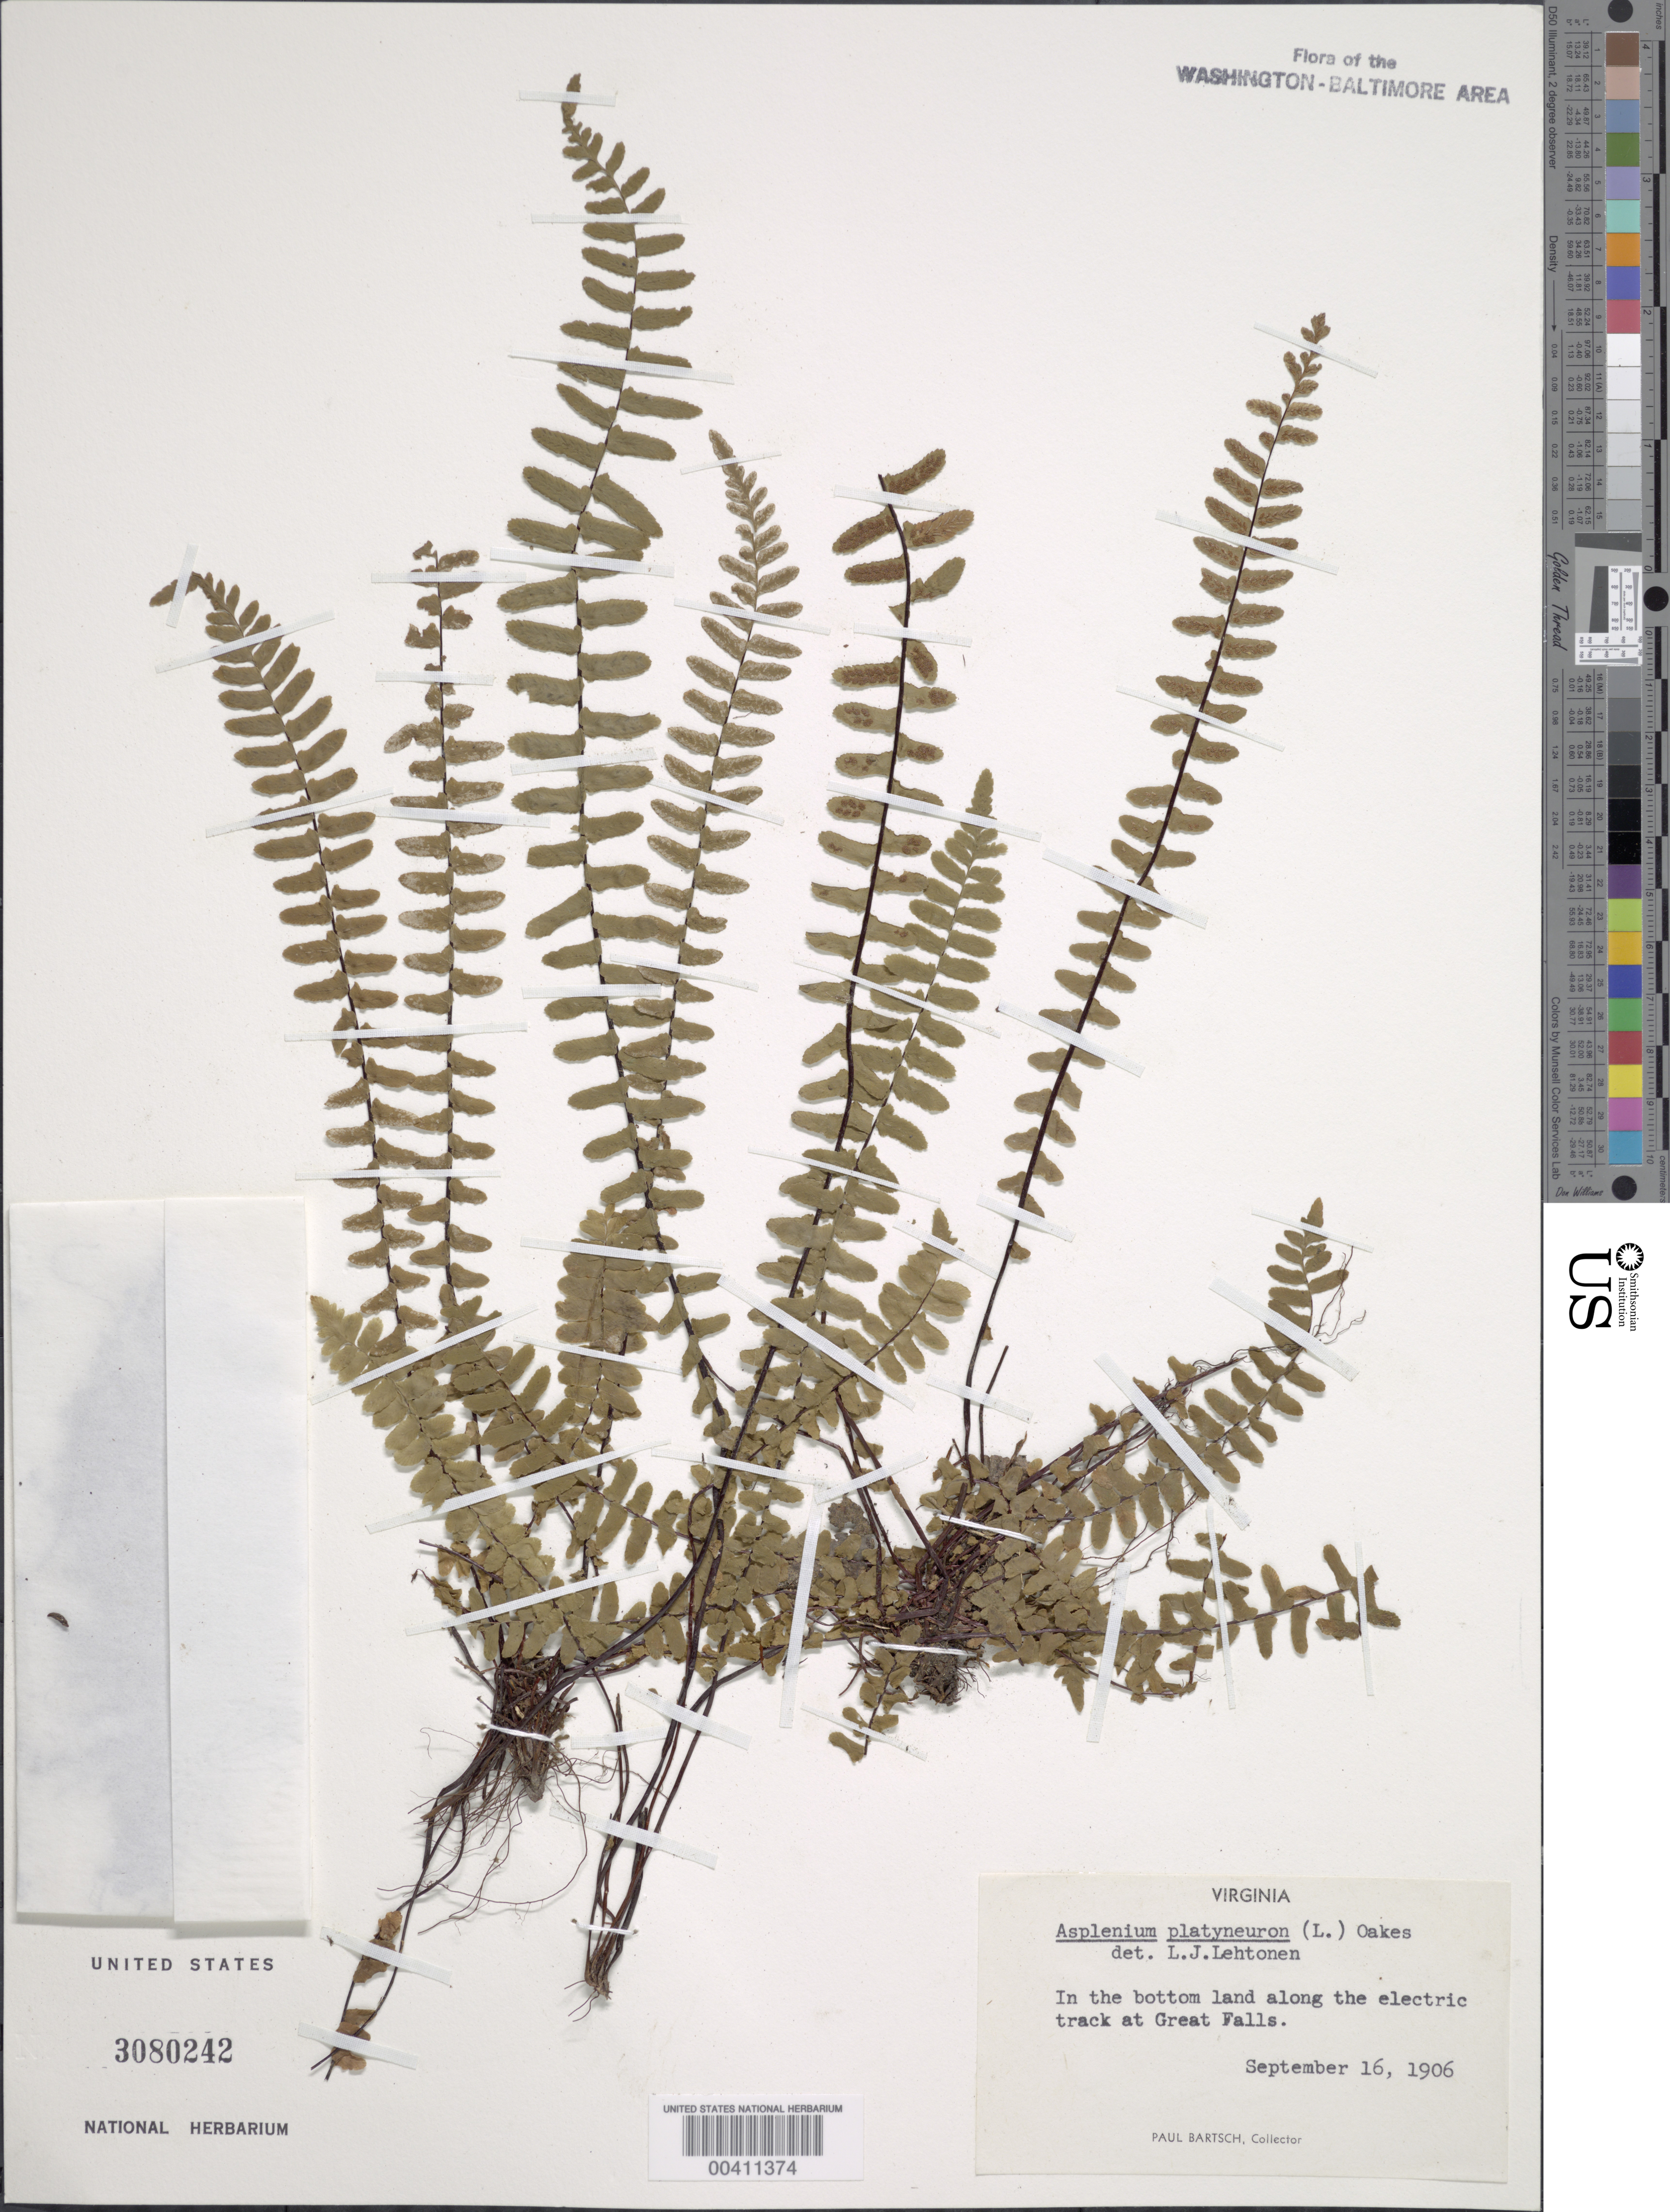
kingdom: Plantae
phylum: Tracheophyta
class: Polypodiopsida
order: Polypodiales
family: Aspleniaceae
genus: Asplenium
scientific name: Asplenium platyneuron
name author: (L.) Britton, Stearns & Poggenb.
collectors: P. Bartsch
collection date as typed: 16 Sep 1906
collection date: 1906-09-16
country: United States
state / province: Virginia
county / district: Fairfax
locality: Great Falls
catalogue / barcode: US 3080242